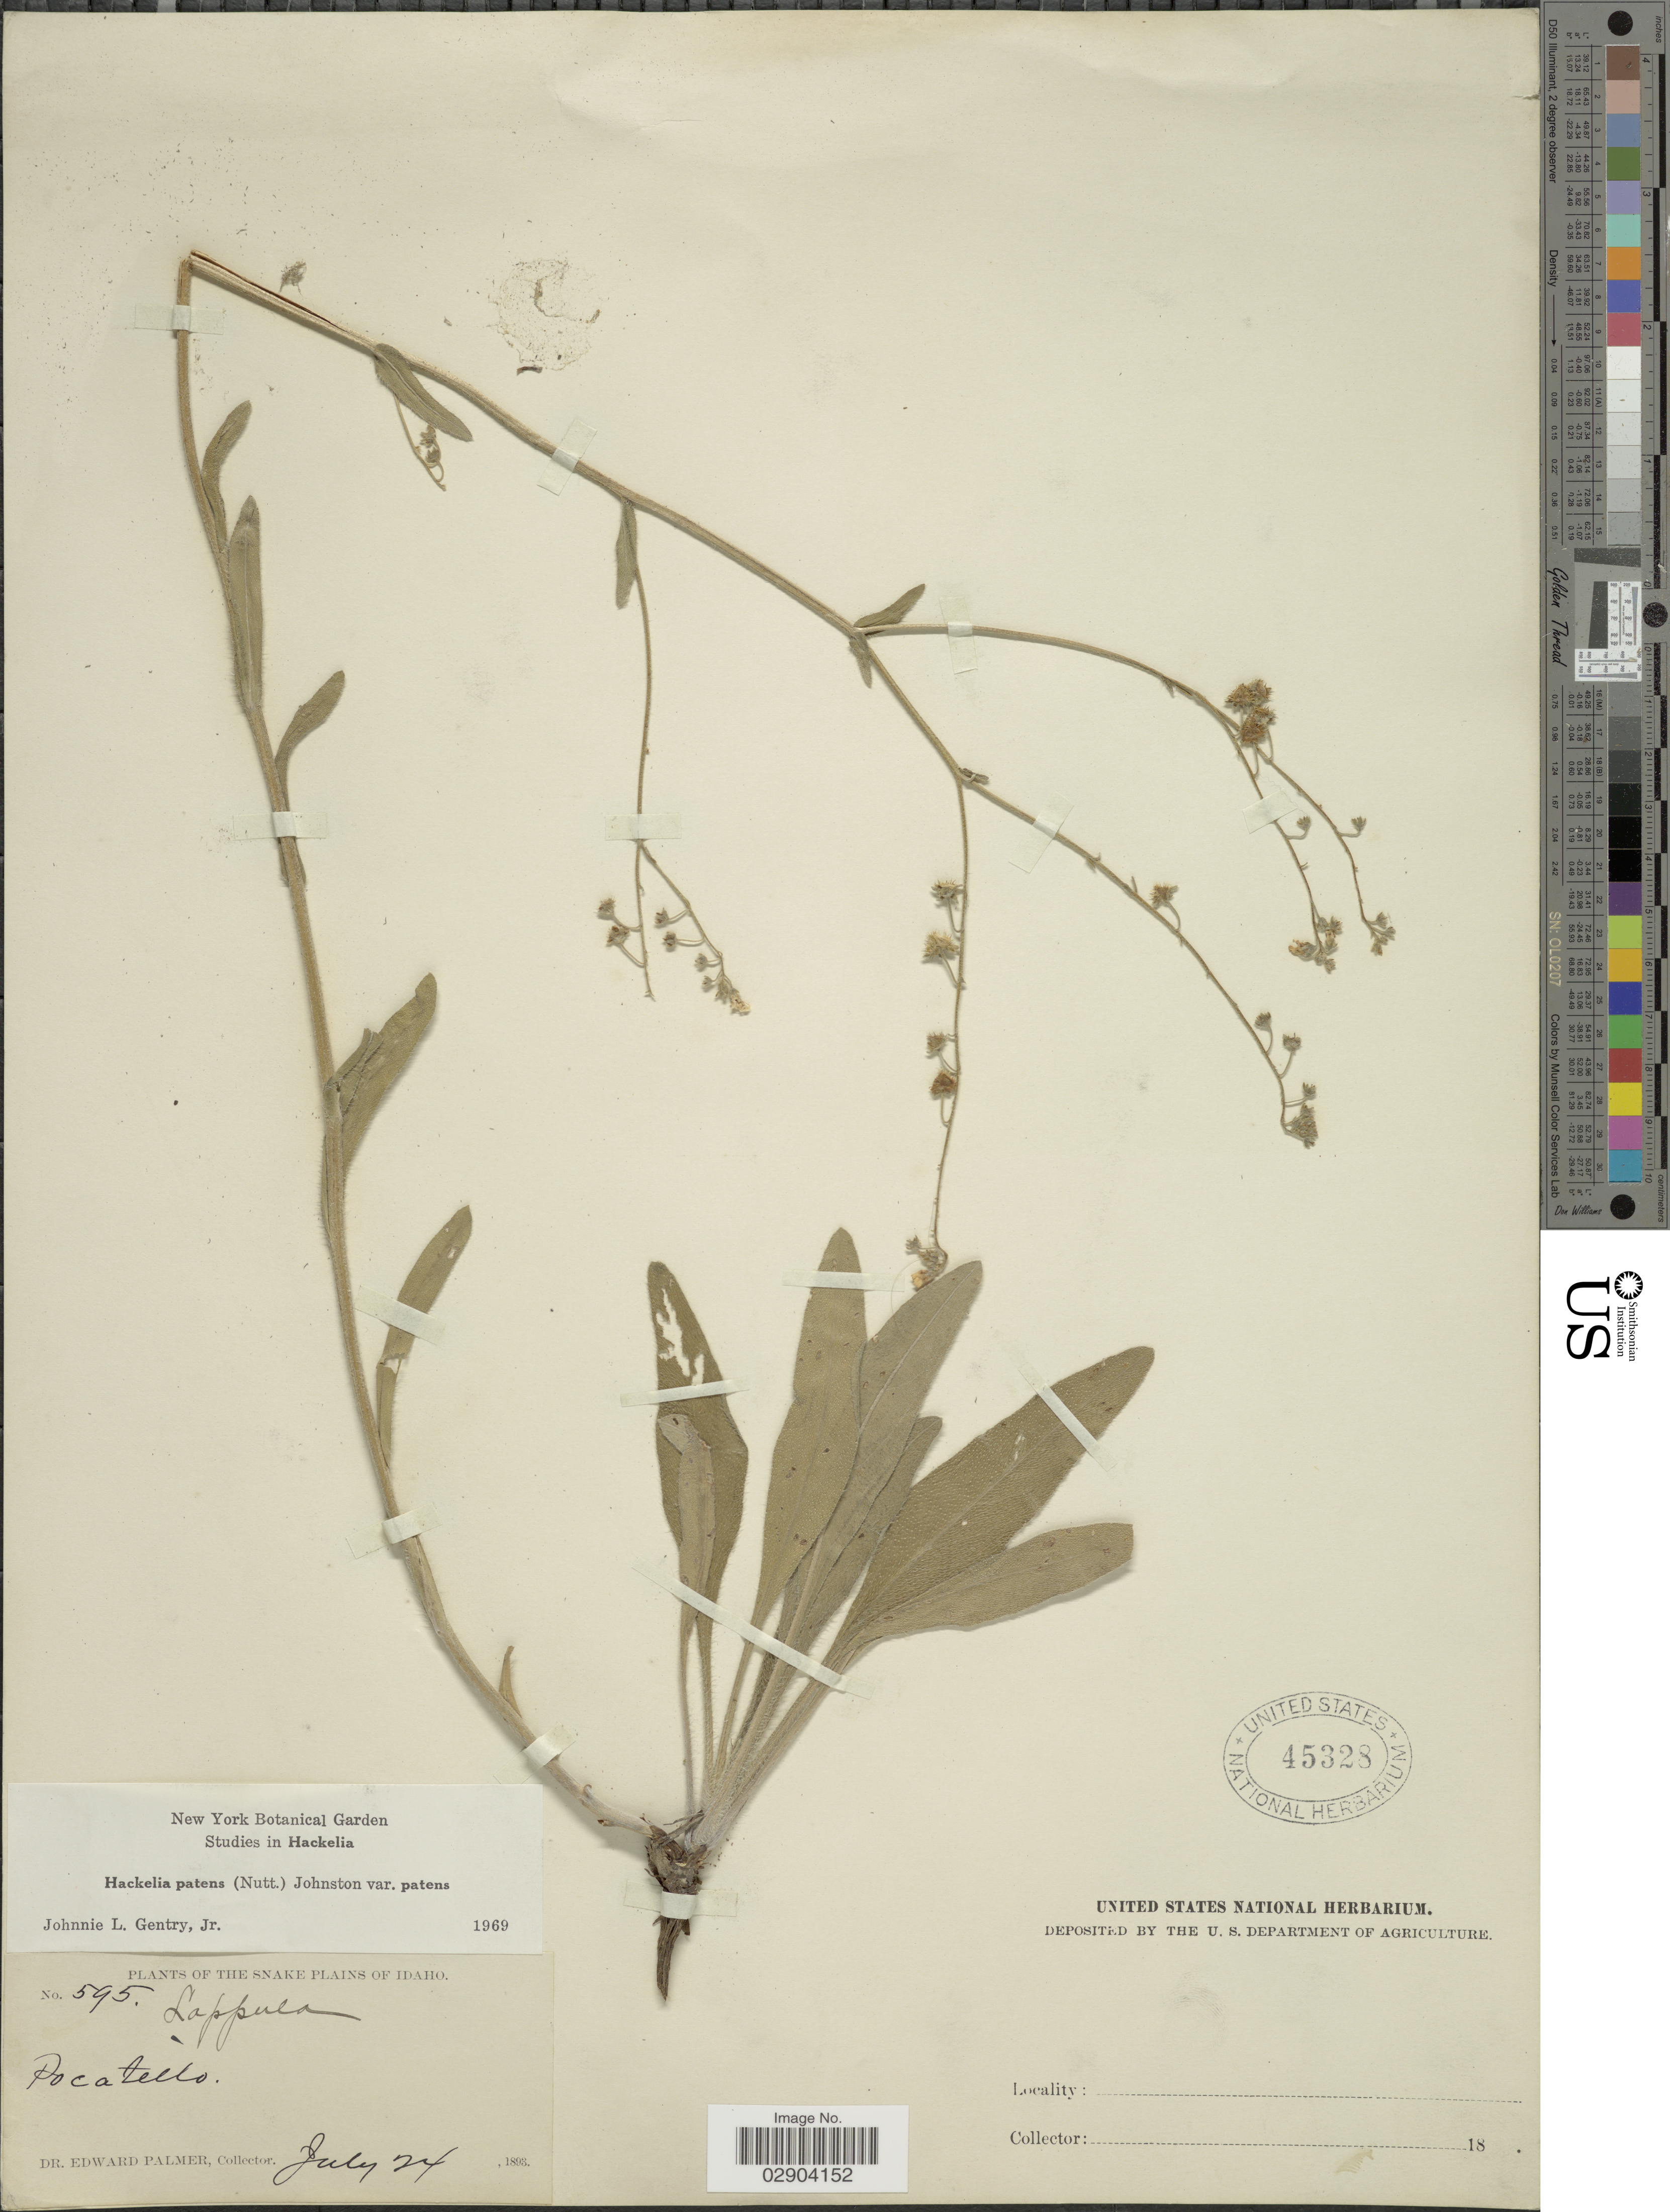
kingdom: Plantae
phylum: Tracheophyta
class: Magnoliopsida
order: Boraginales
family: Boraginaceae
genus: Hackelia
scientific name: Hackelia patens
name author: I.M. Johnst.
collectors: E. Palmer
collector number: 595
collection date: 1893-07-24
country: United States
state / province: Idaho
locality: Snake Plains of Idaho. Pocatello.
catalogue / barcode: US 45328